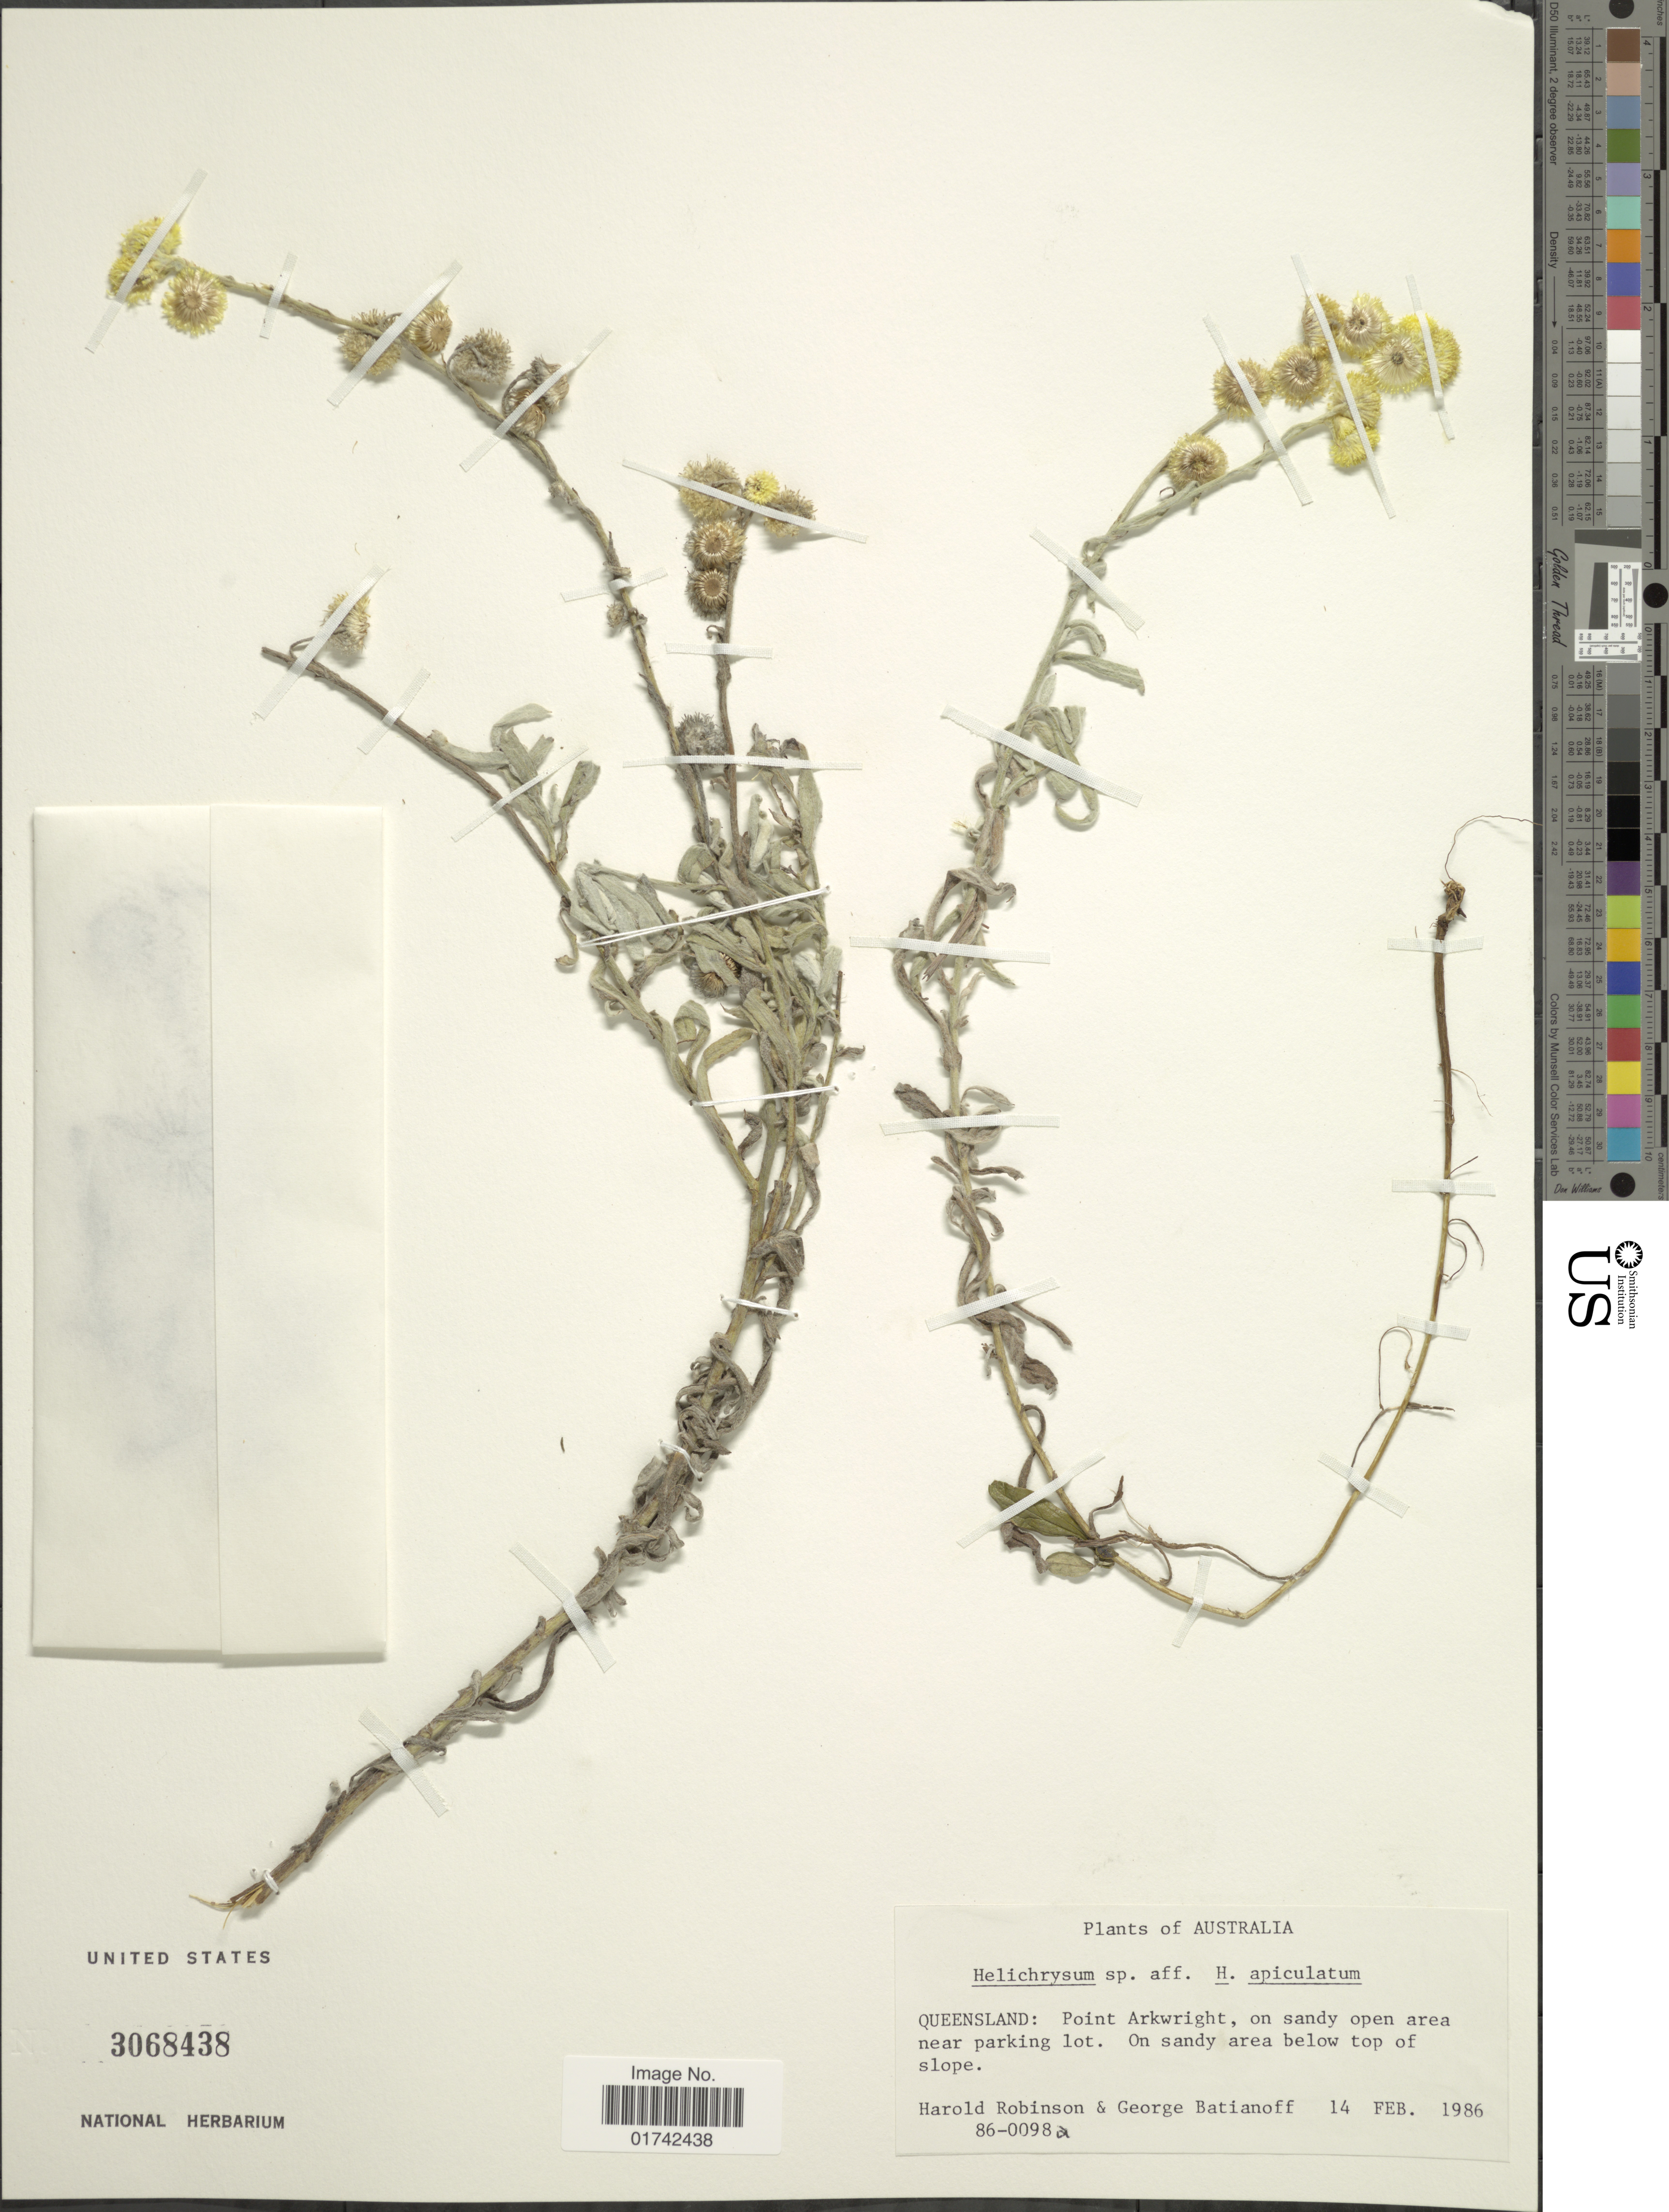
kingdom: Plantae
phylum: Tracheophyta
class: Magnoliopsida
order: Asterales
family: Asteraceae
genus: Helichrysum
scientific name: Helichrysum apiculatum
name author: (Labill.) D. Don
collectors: H. Robinson & G. Batianoff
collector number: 86-0098a*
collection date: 1986-02-14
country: Australia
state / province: Queensland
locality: Point Arkwright, near parking lot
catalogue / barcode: US 3068438